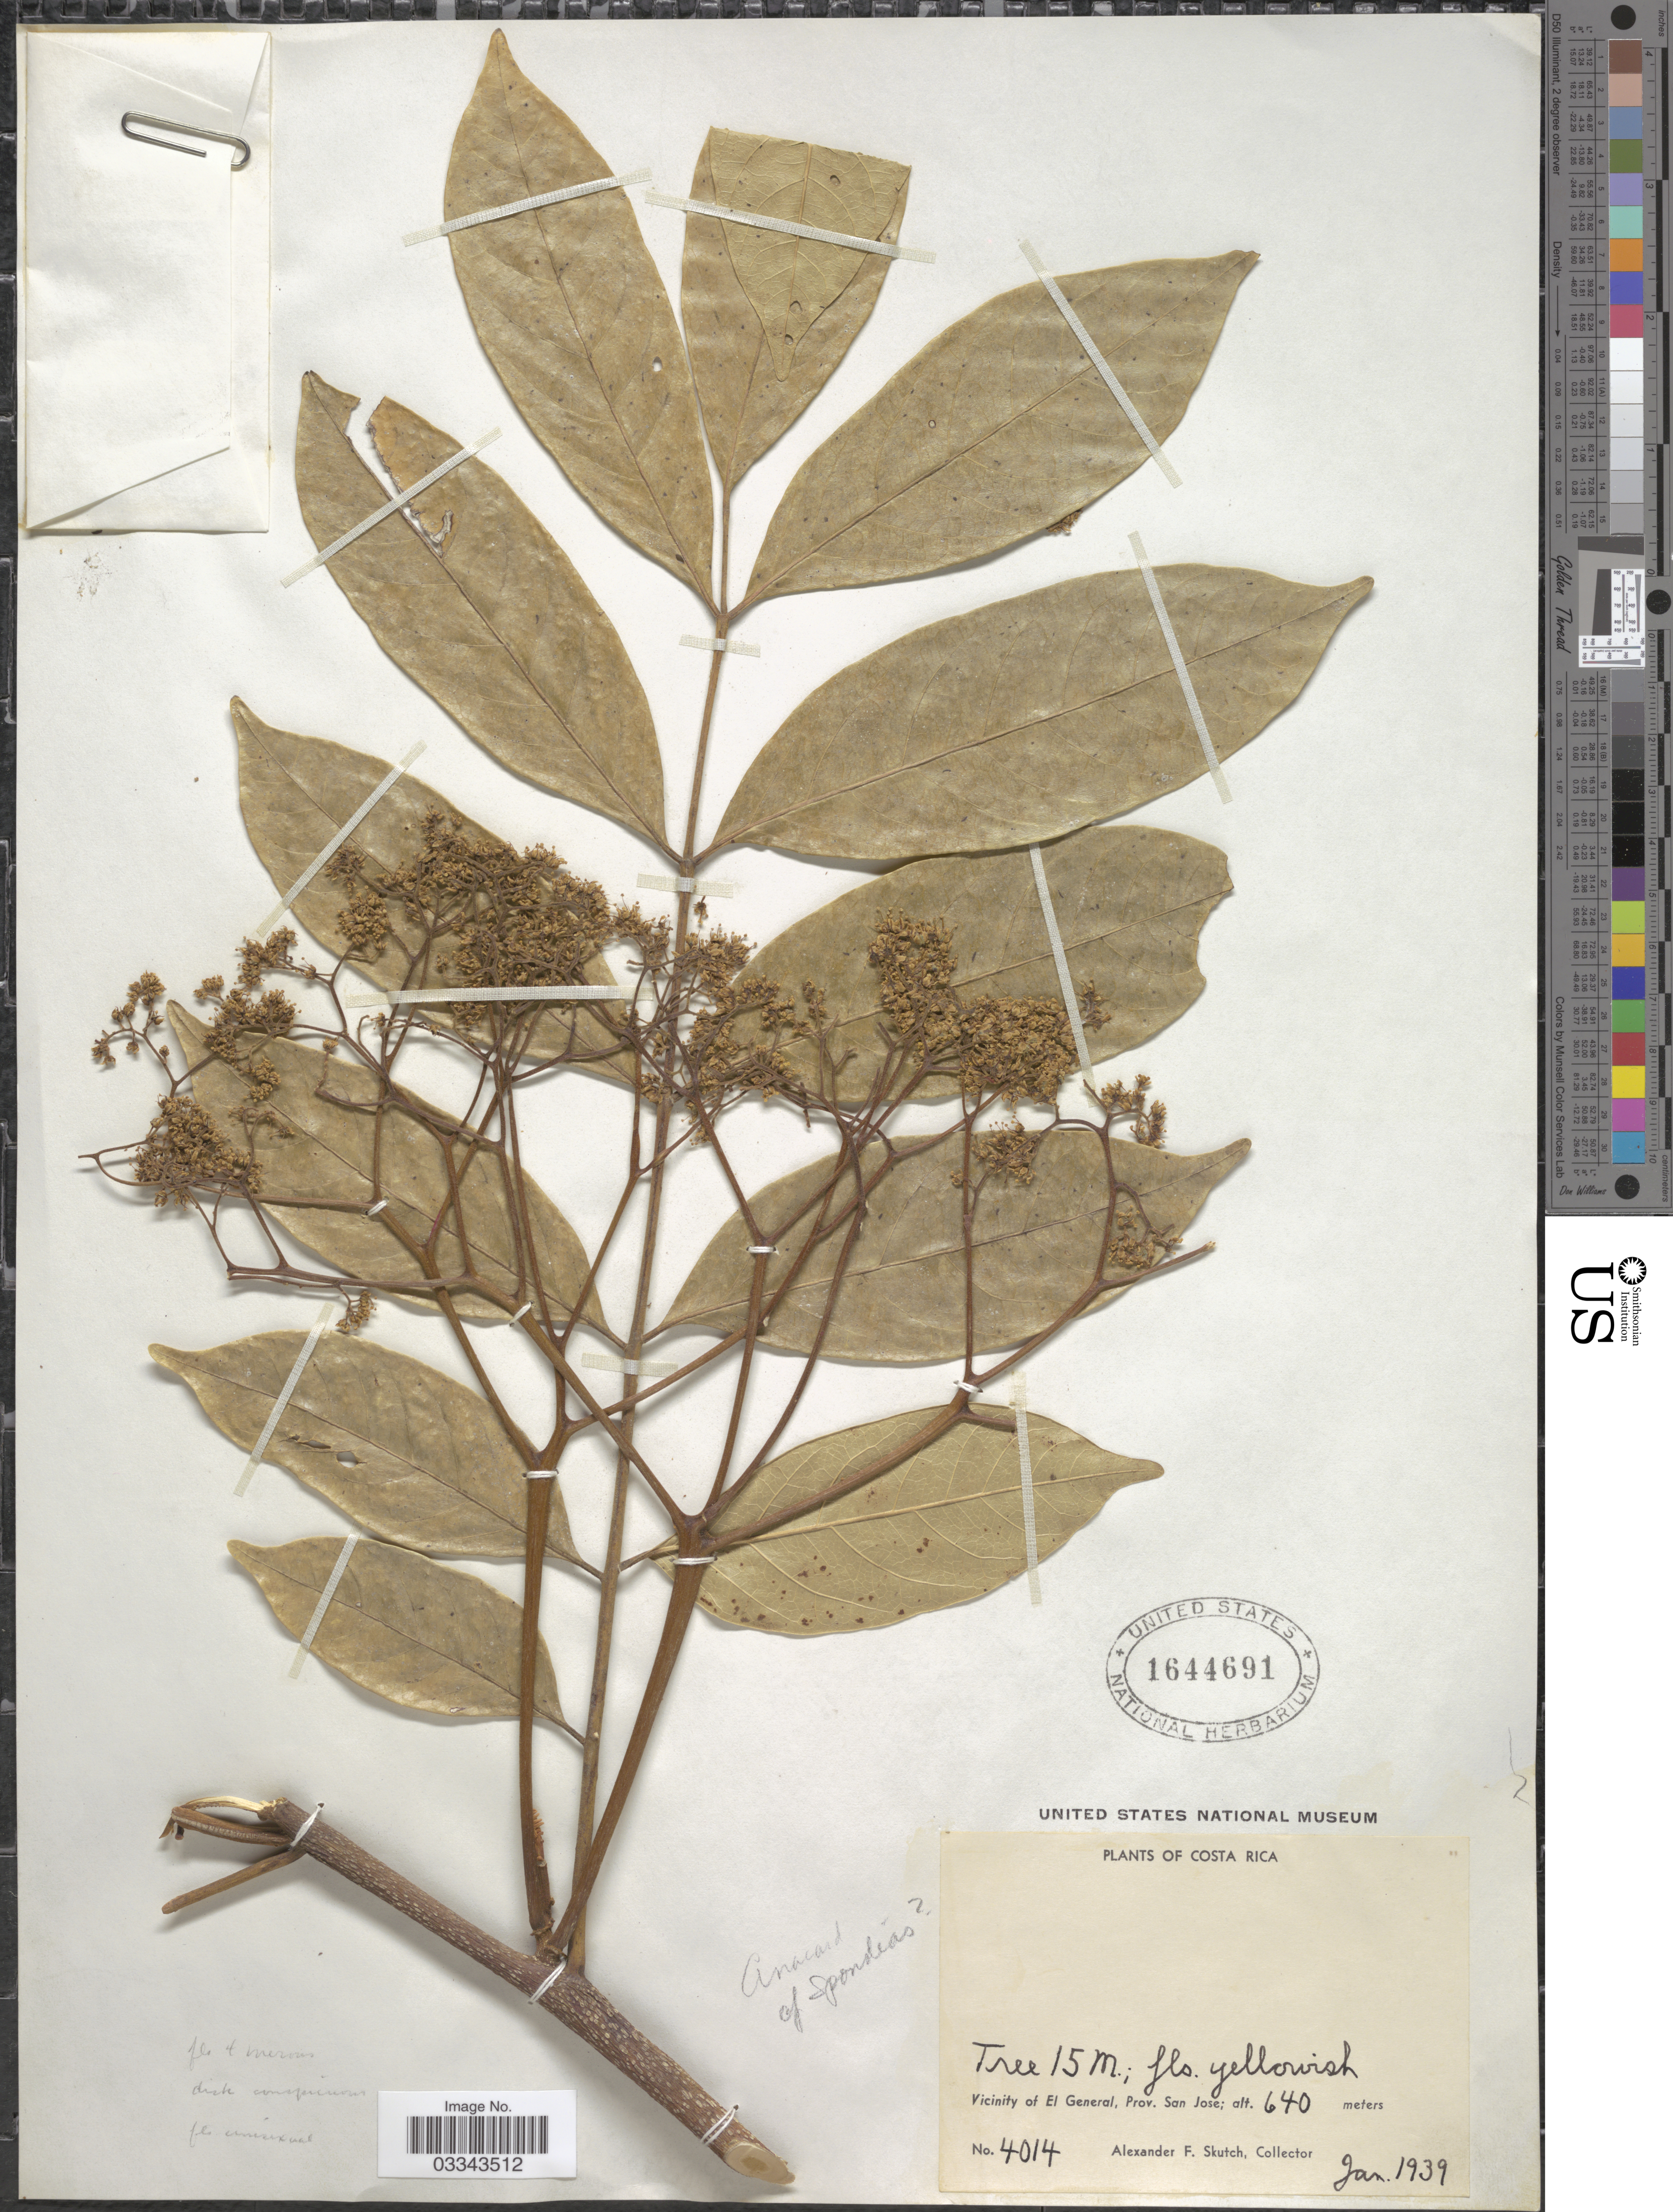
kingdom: Plantae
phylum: Tracheophyta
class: Magnoliopsida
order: Sapindales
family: Simaroubaceae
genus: Picrasma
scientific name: Picrasma sp.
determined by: Londoño-Echeverri, Y.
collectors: A. F. Skutch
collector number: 4014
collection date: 1939-01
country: Costa Rica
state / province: San José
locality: Vicinity of El General.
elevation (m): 640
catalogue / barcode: US 1644691